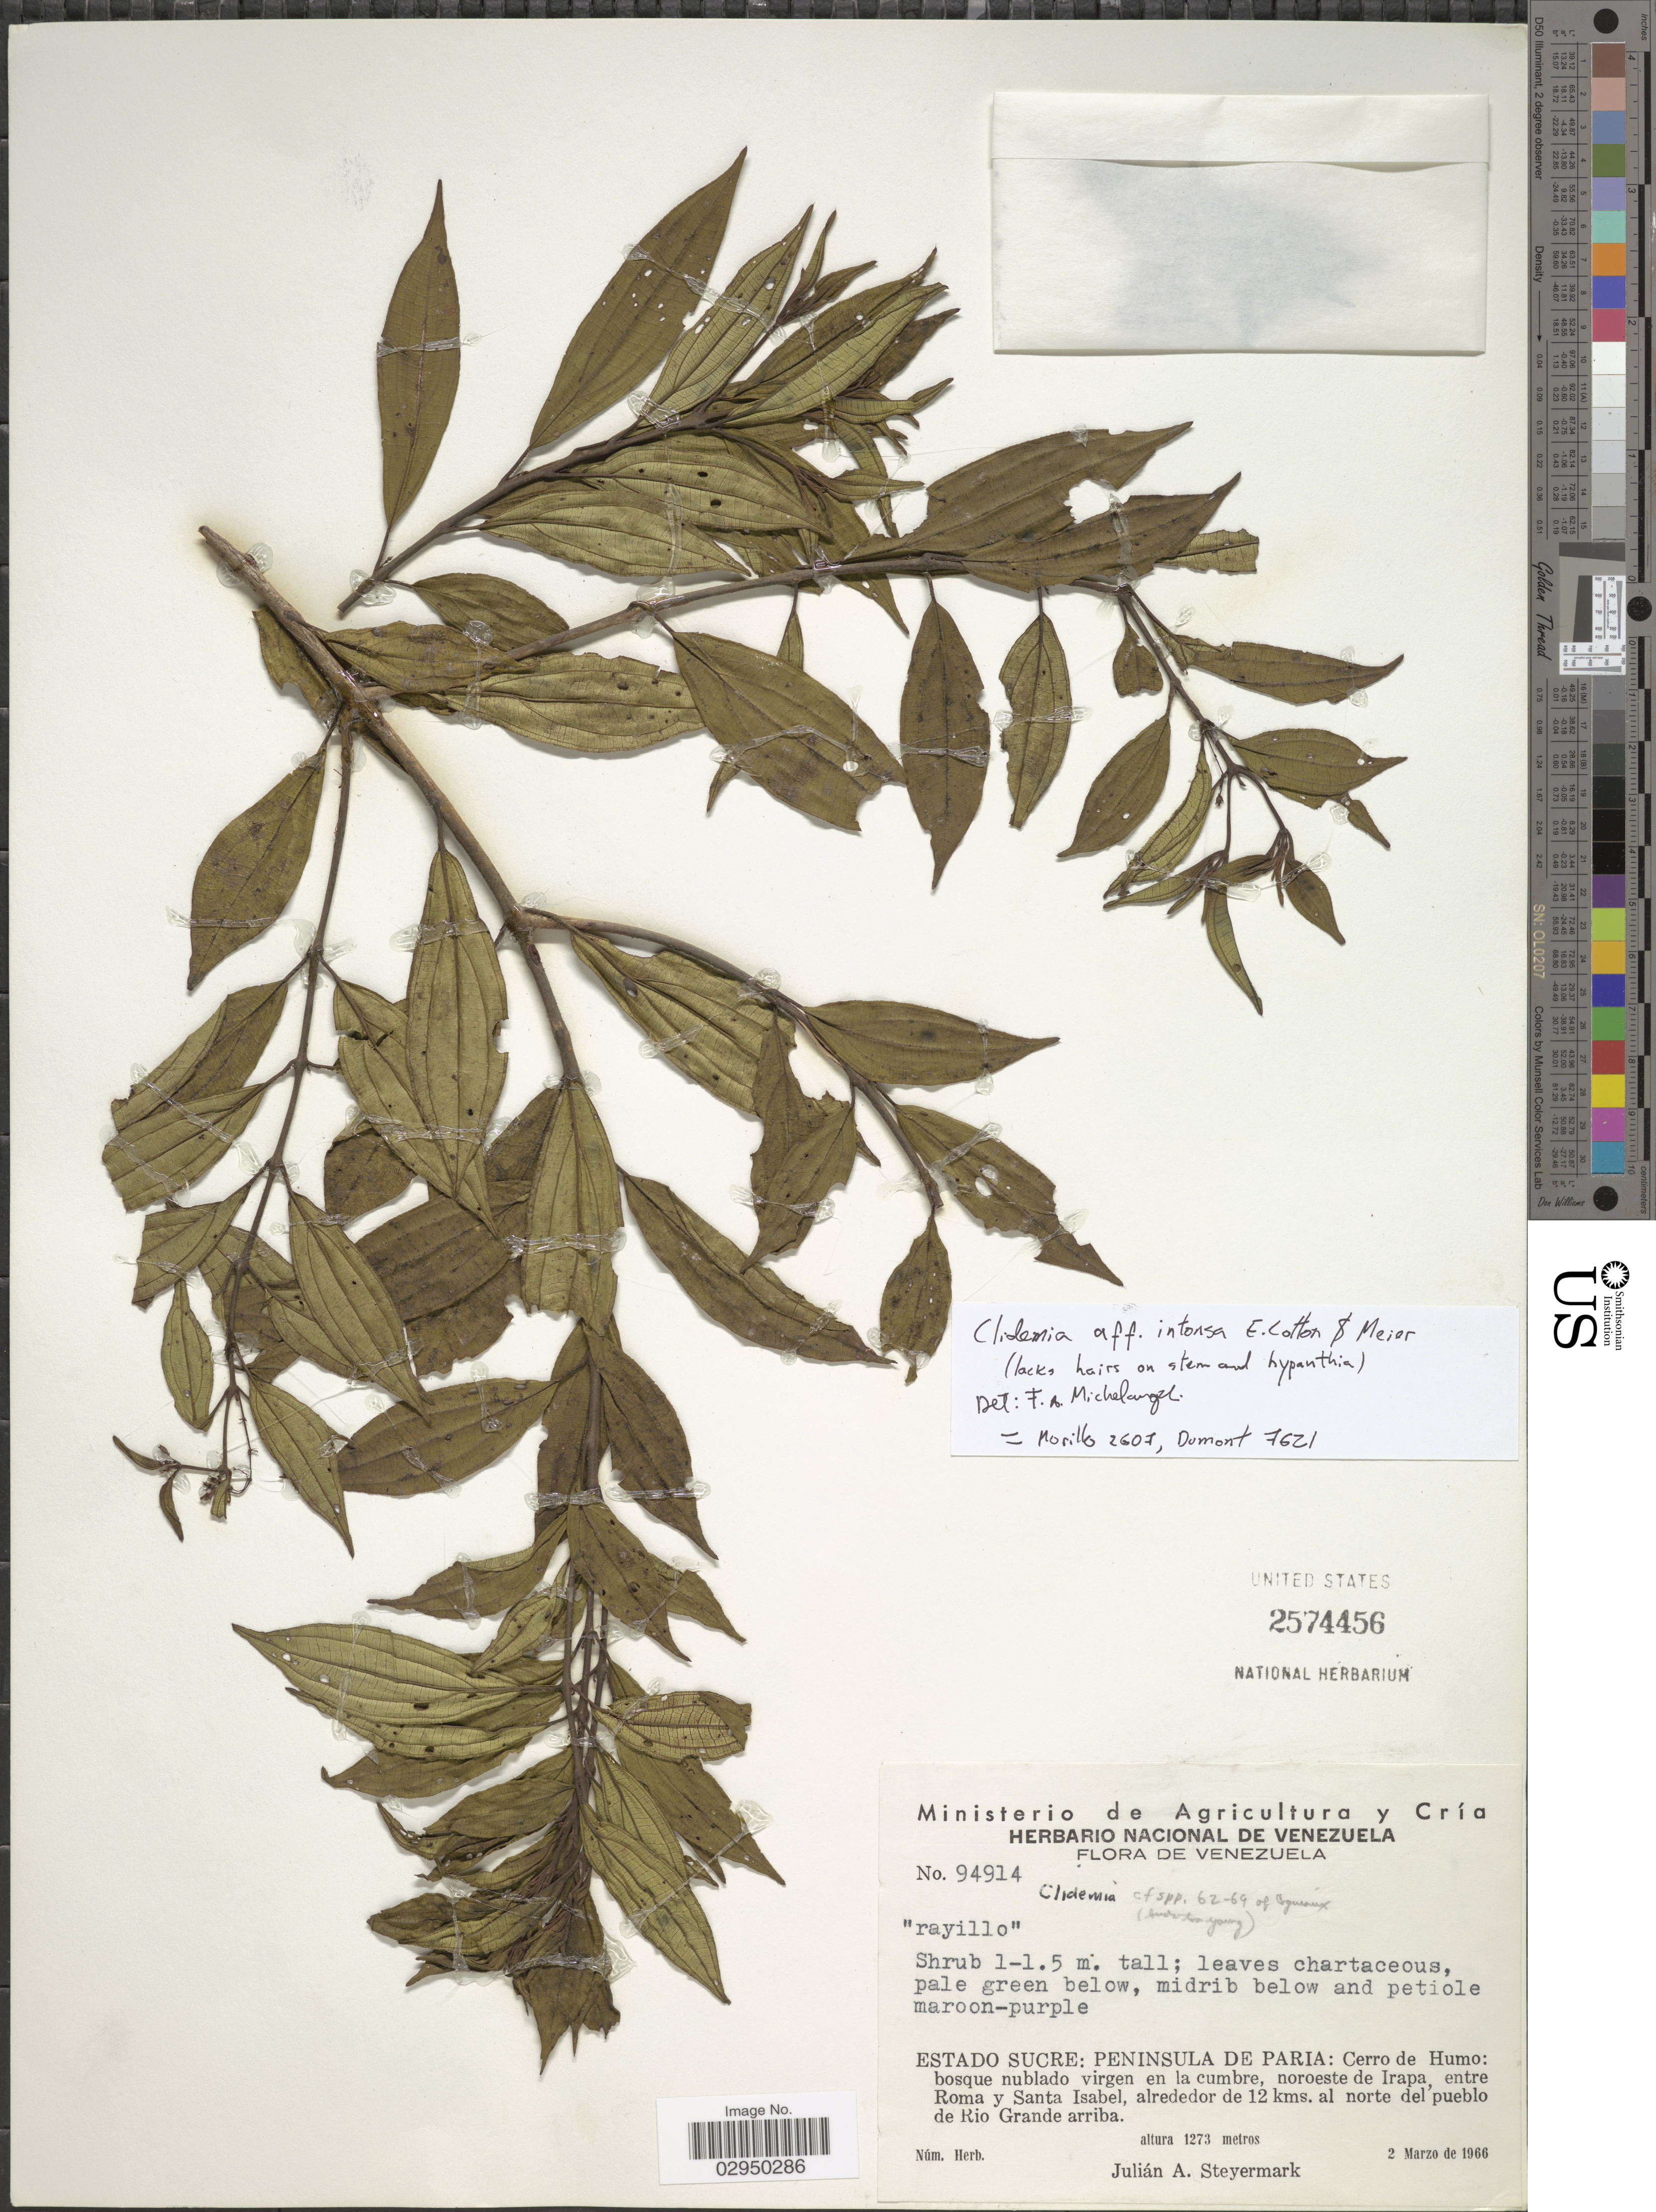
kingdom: Plantae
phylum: Tracheophyta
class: Magnoliopsida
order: Myrtales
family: Melastomataceae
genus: Clidemia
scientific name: Clidemia intonsa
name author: E. Cotton & Meier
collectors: J. Steyermark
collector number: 94914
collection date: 1966-03-02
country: Venezuela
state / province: Sucre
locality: Peninsula de Paria: Cerro de Humo: bosque nublado virgen en la cumbre, noroeste de Irapa, entre Roma y Santa Isabel, alrededor de 12 kms. al norte del pueblo de Rio Grande arriba.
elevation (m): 1273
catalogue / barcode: US 2574456